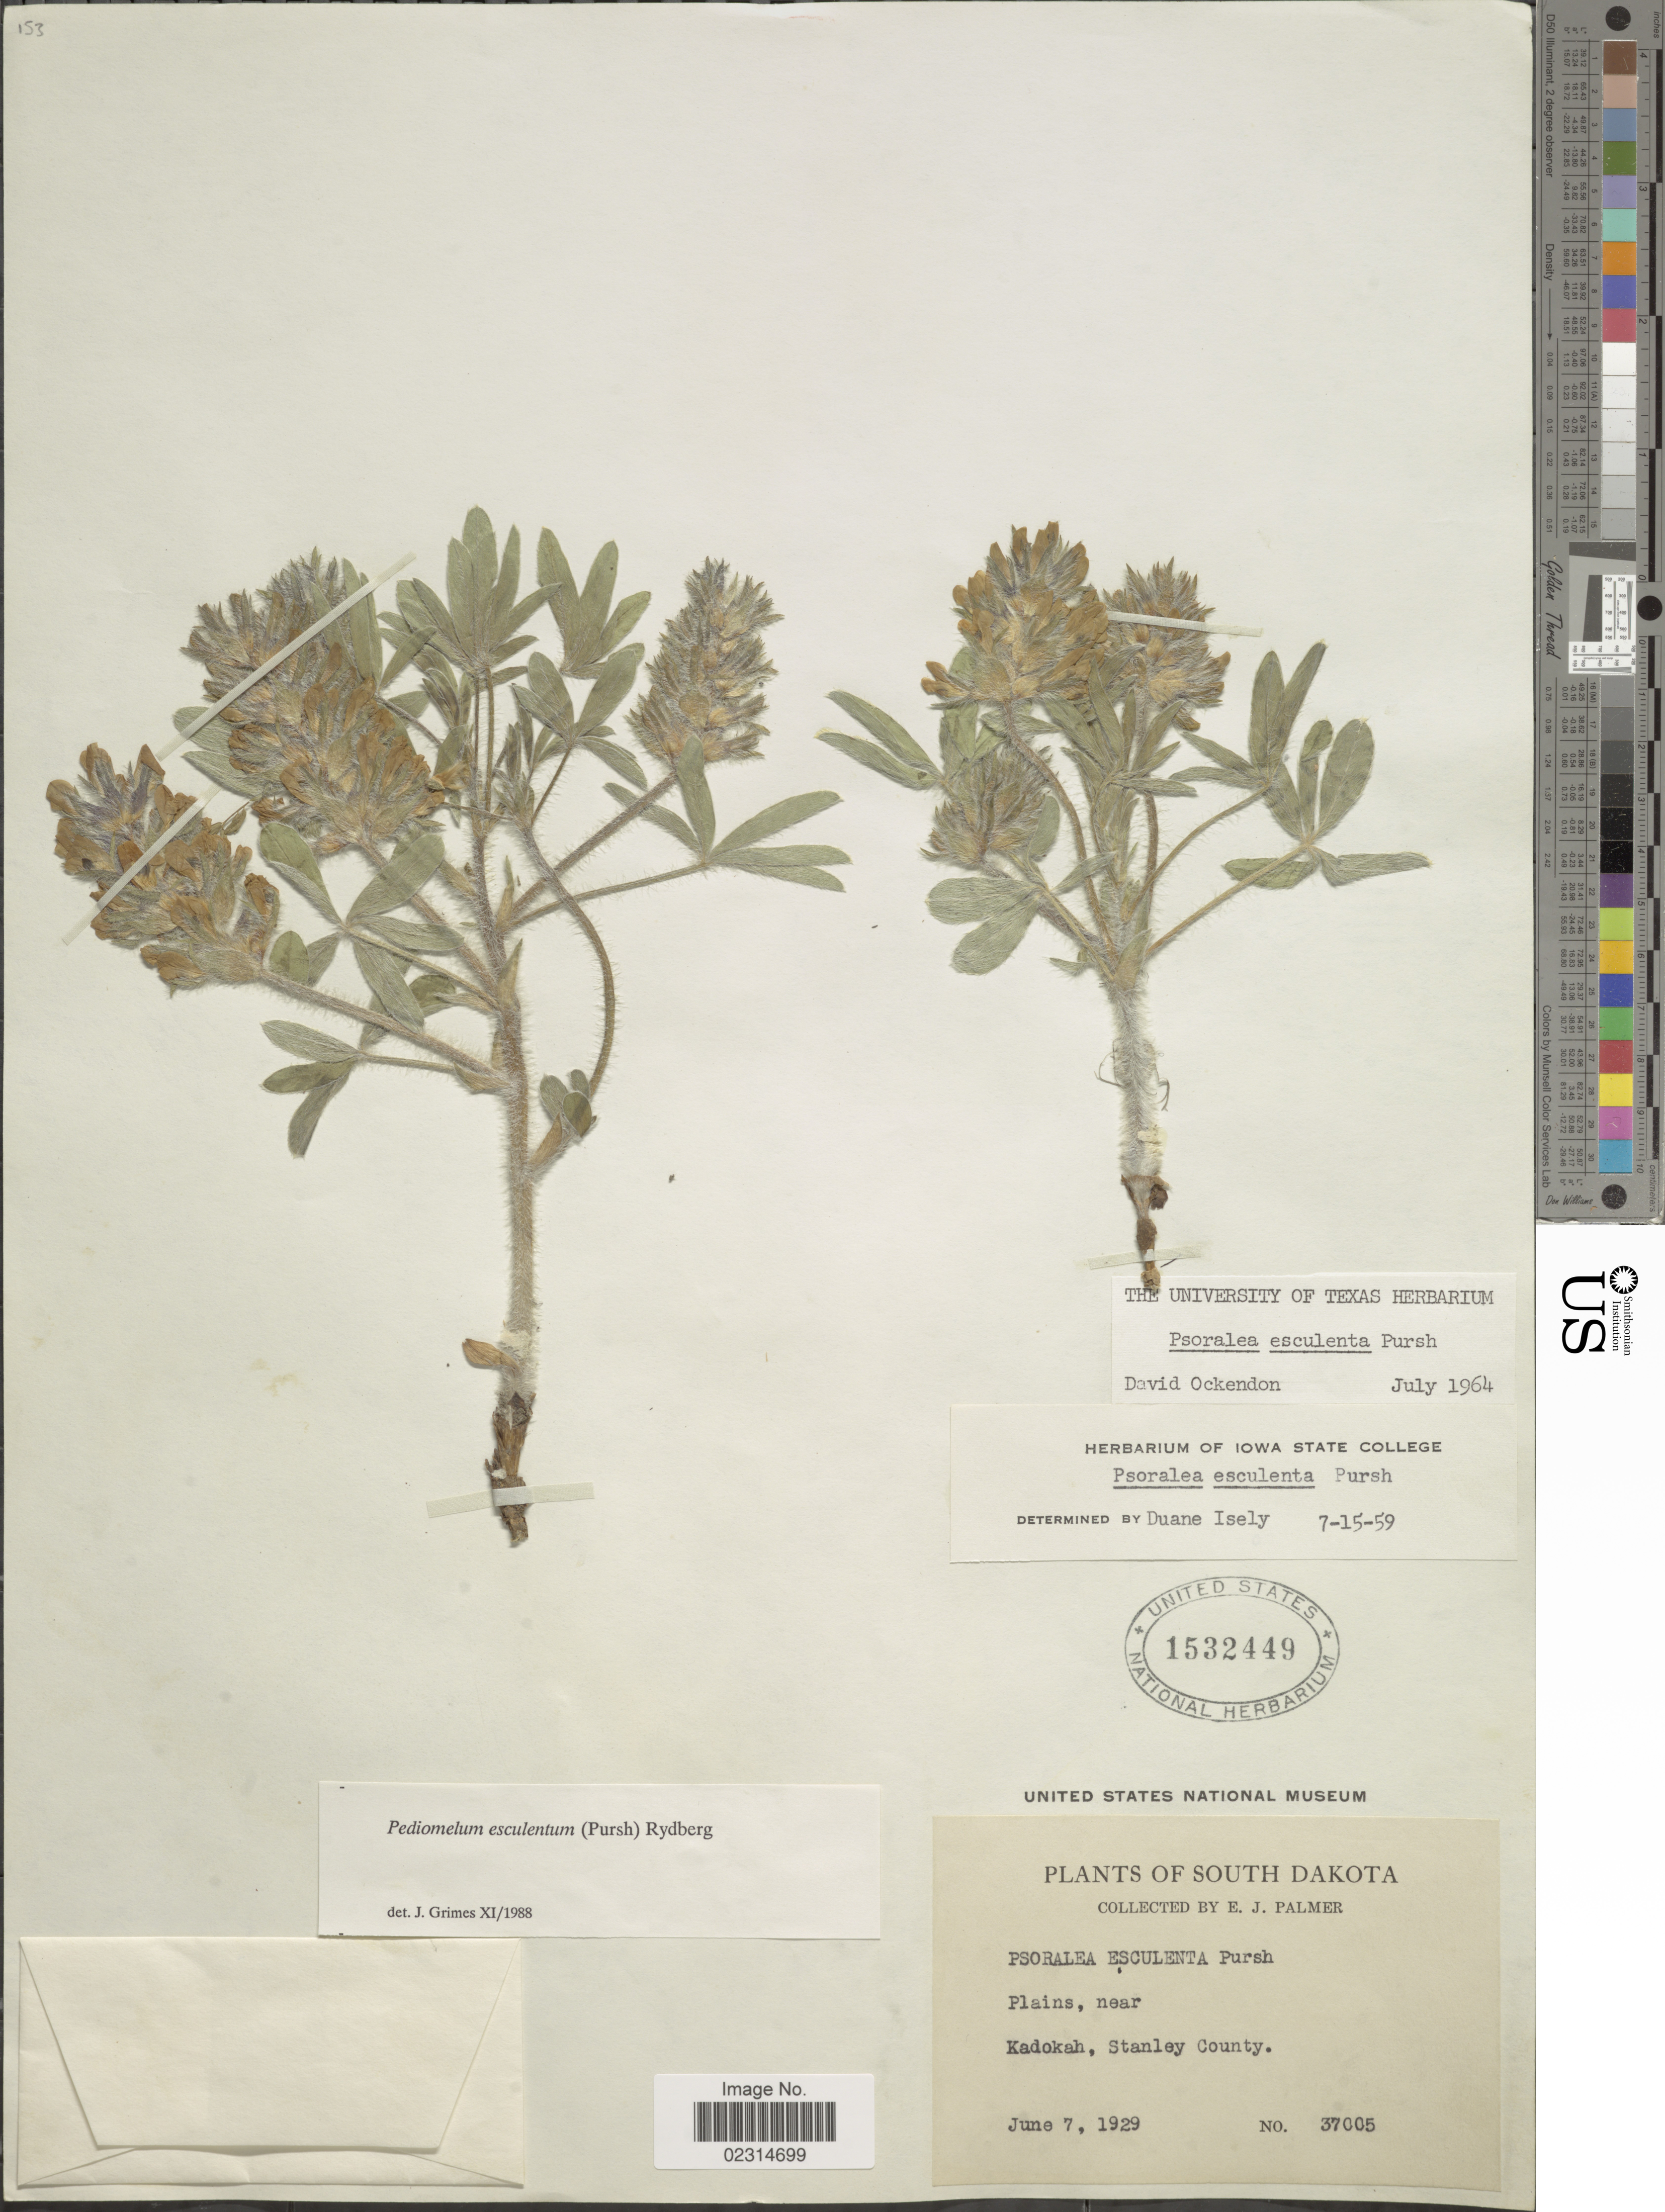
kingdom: Plantae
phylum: Tracheophyta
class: Magnoliopsida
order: Fabales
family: Fabaceae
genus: Pediomelum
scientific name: Pediomelum esculentum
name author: (Pursh) Rydb.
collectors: E. J. Palmer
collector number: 37005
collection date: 1929-06-07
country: United States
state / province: South Dakota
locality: Plains, near Kadokah, Stanley County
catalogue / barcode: US 1532449